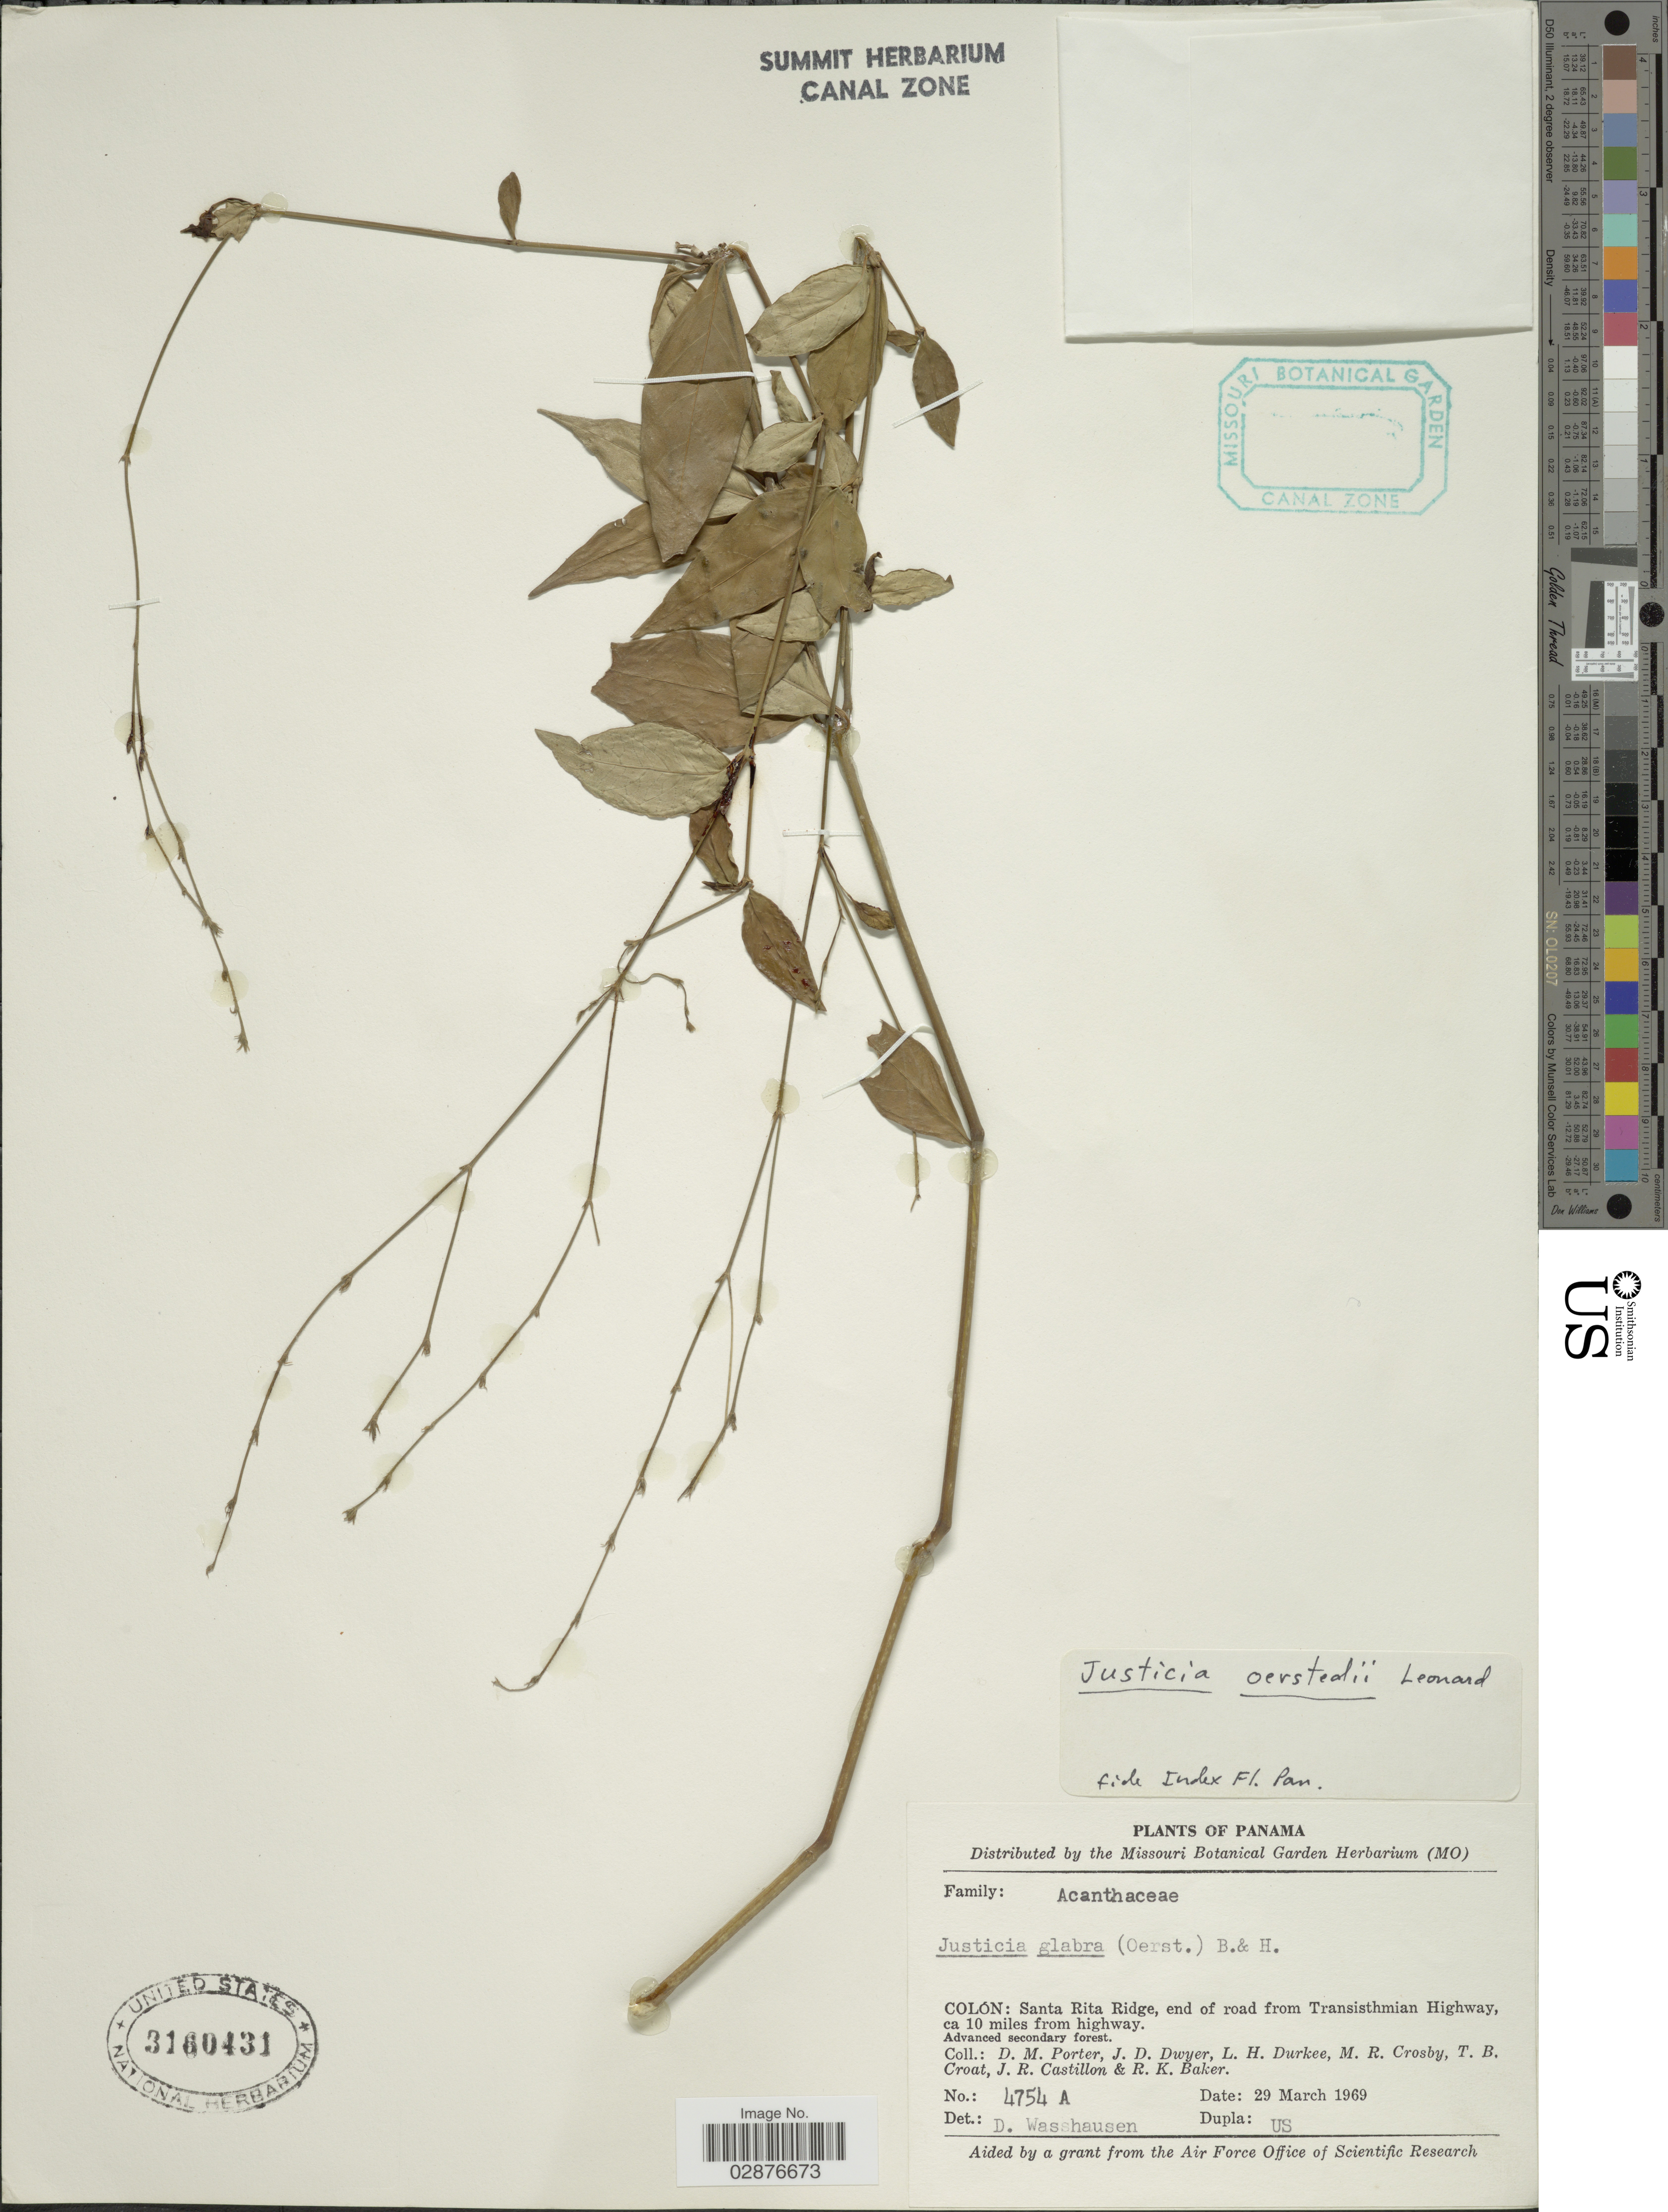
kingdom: Plantae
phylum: Tracheophyta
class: Magnoliopsida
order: Lamiales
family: Acanthaceae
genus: Justicia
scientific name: Justicia oerstedii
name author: Leonard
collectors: D. Porter, J. D. Dwyer, L. H. Durkee, M. R. Crosby & et al.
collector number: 4754A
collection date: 1969-03-29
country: Panama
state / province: Colón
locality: Santa Rita Ridge, end of road from Transisthmian Highway, ca 10 miles from highway.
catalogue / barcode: US 3160431